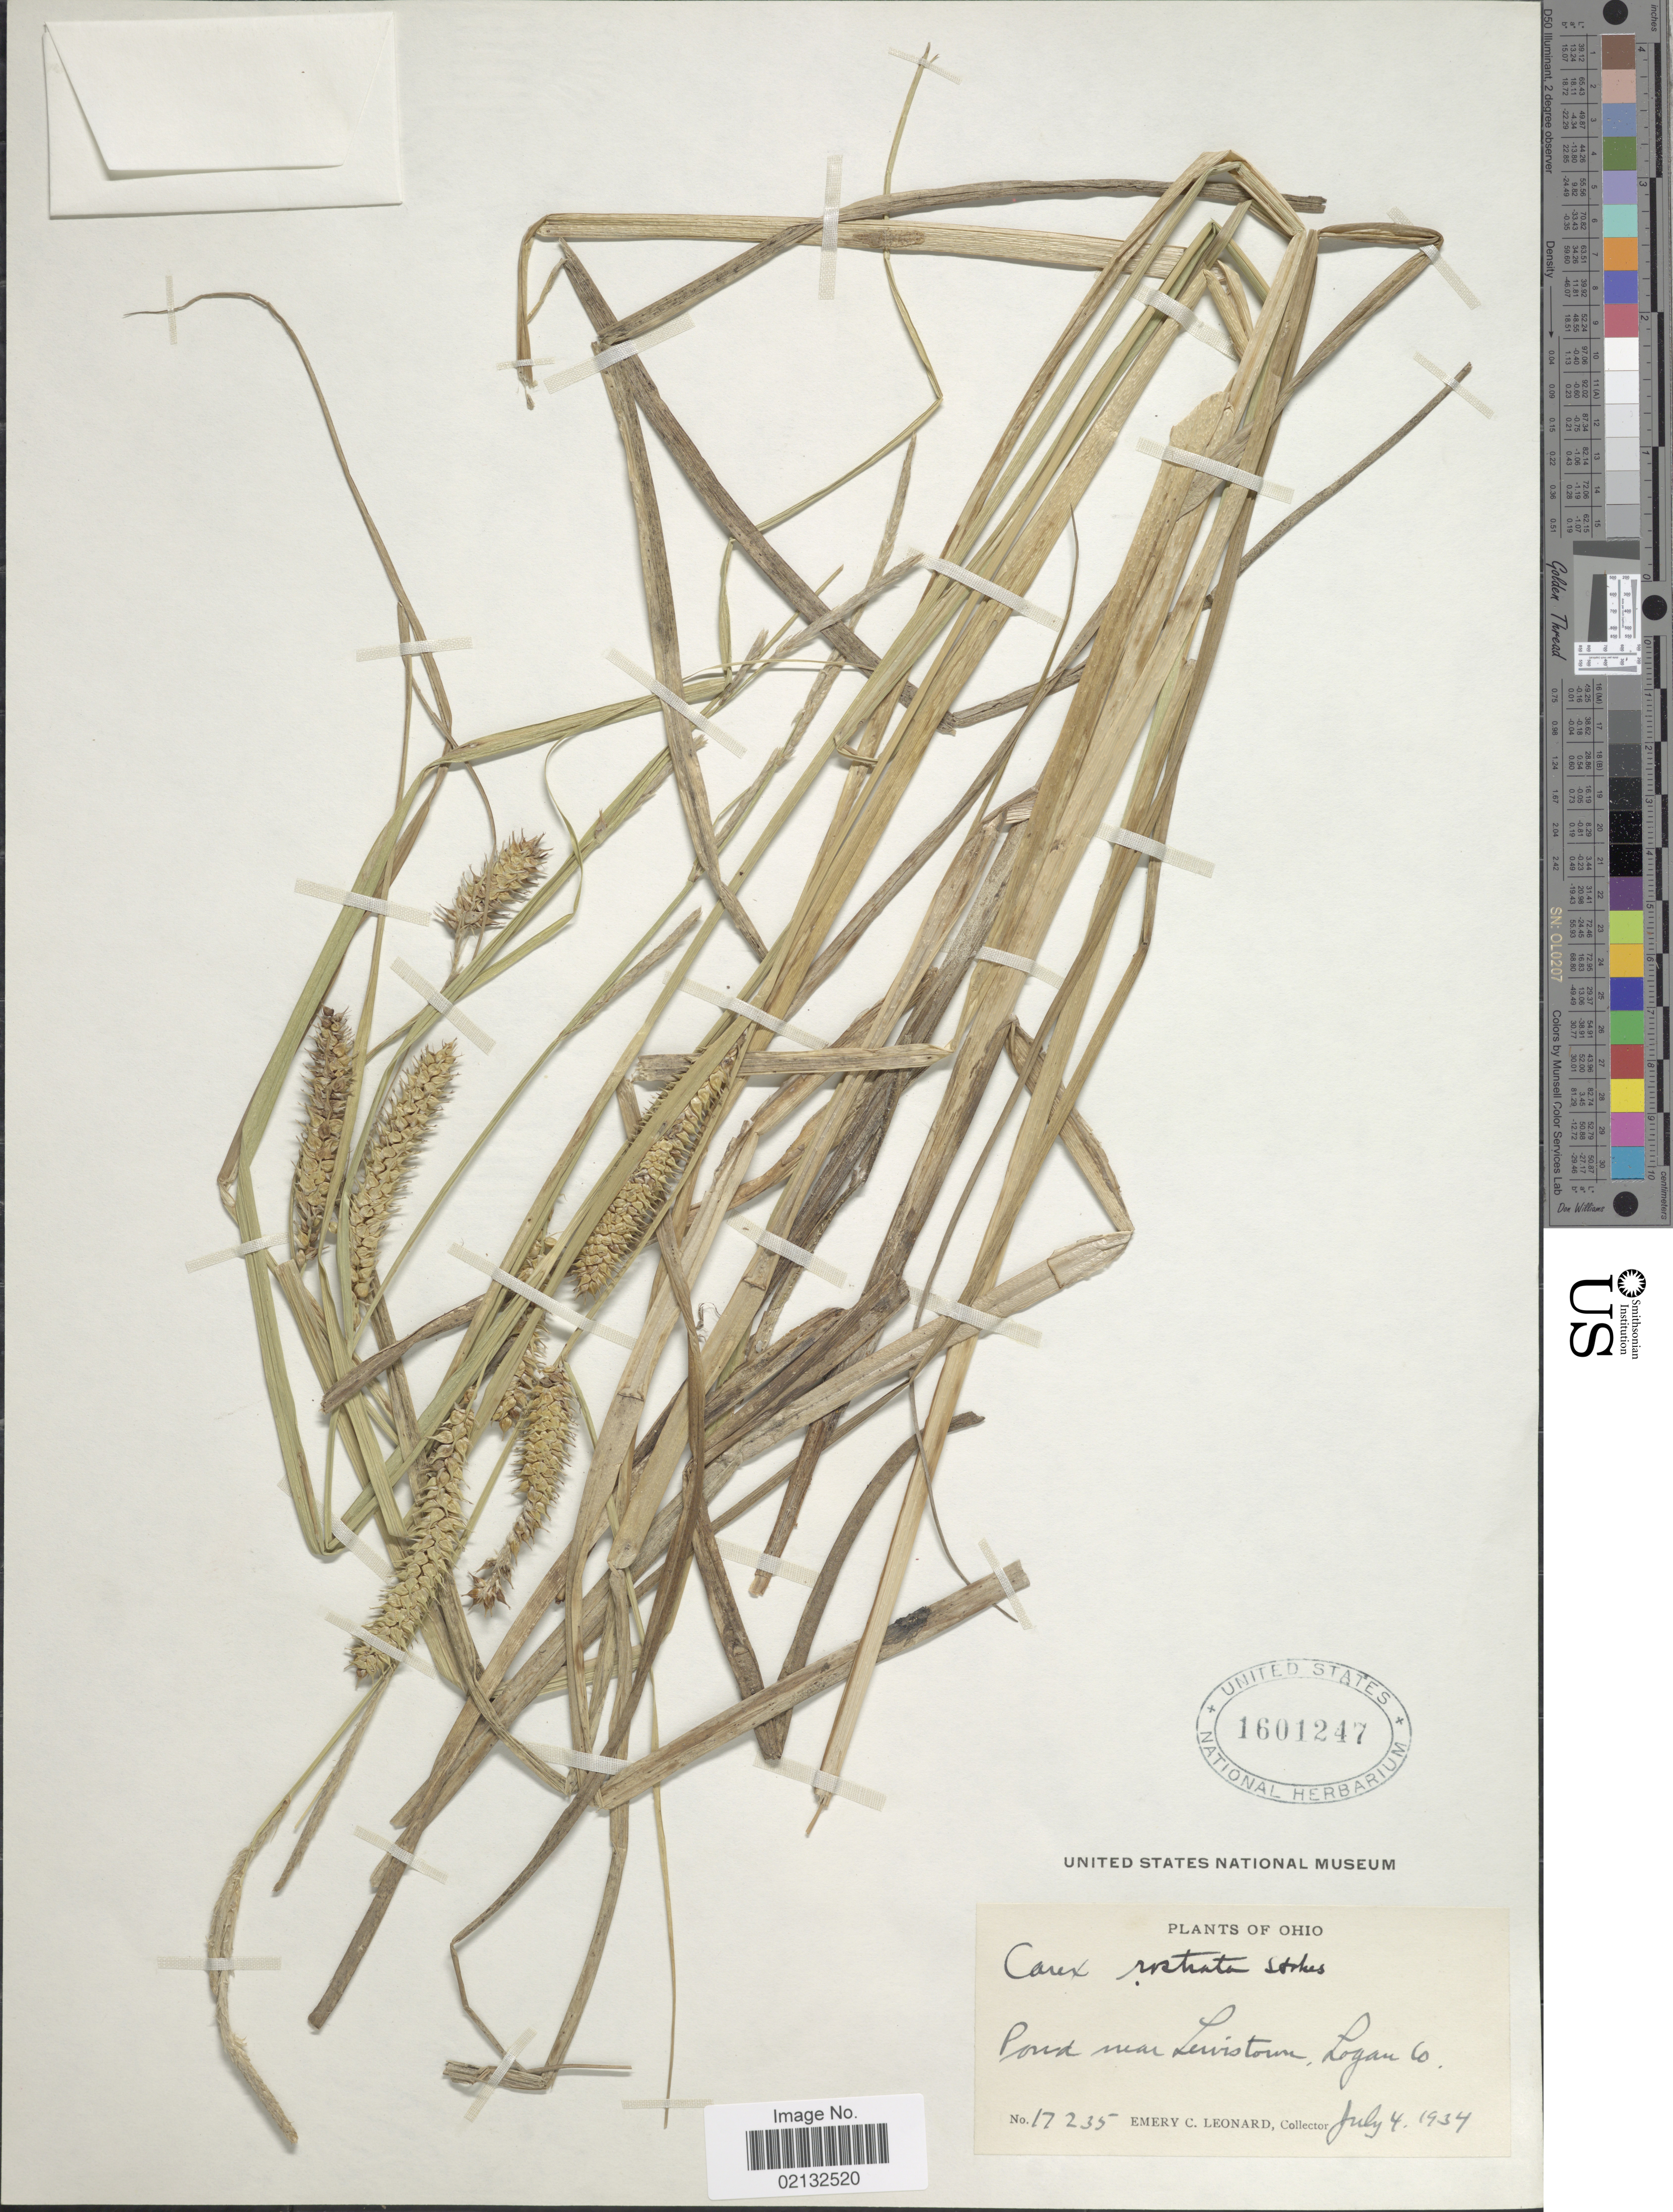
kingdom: Plantae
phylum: Tracheophyta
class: Liliopsida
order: Poales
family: Cyperaceae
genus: Carex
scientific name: Carex rostrata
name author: Stokes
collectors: E. C. Leonard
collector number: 17235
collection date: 1934-07-04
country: United States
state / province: Ohio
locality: Pond near Lewistown, Logan Co.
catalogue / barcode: US 1601247